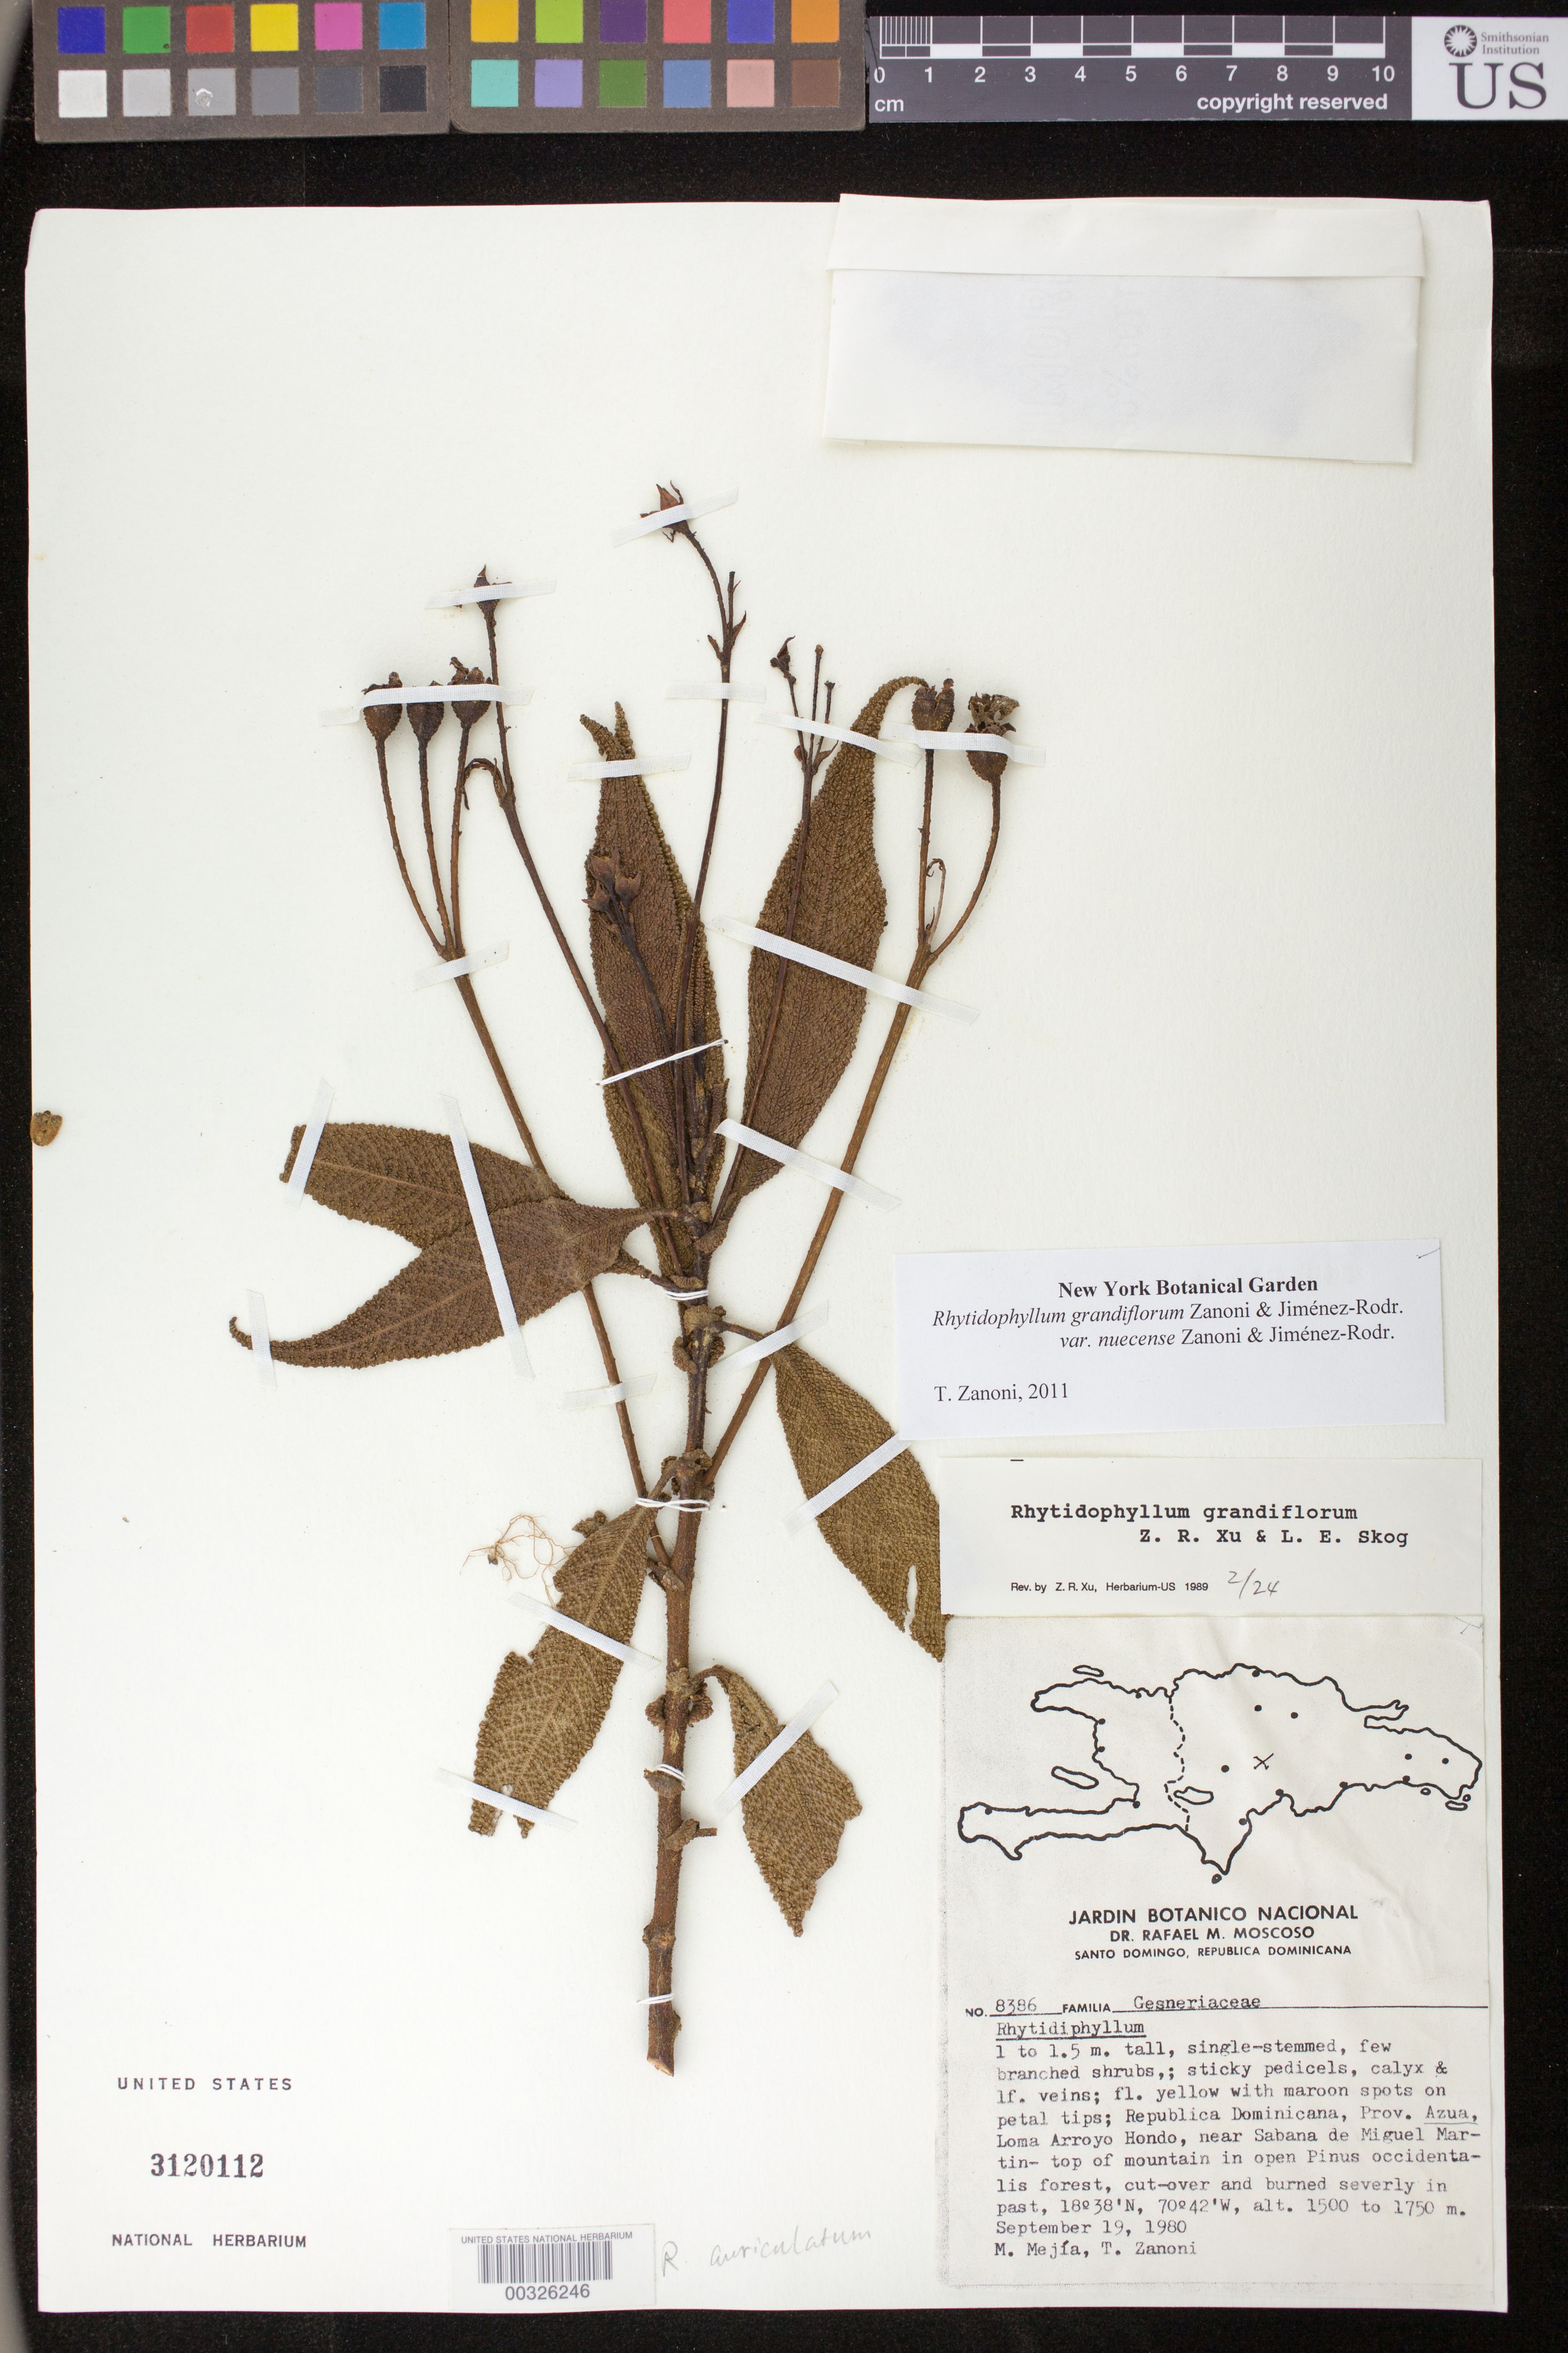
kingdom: Plantae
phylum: Tracheophyta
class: Magnoliopsida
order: Lamiales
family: Gesneriaceae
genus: Rhytidophyllum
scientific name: Rhytidophyllum grandiflorum var. nuecense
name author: Zanoni & Jiménez Rodr.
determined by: Zanoni, T. A., (NY), New York Botanical Garden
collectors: M. Mejia & T. A. Zanoni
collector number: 8386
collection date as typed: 19 Sep 1980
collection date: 1980-09-19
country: Dominican Republic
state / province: Azua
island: Hispaniola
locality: Loma Arroyo Hondo, near Sabana de Miguel Martin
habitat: Top of mountain in open Pinus occidentalis forest, cut-over and burned severely in past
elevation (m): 1500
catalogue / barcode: US 3120112